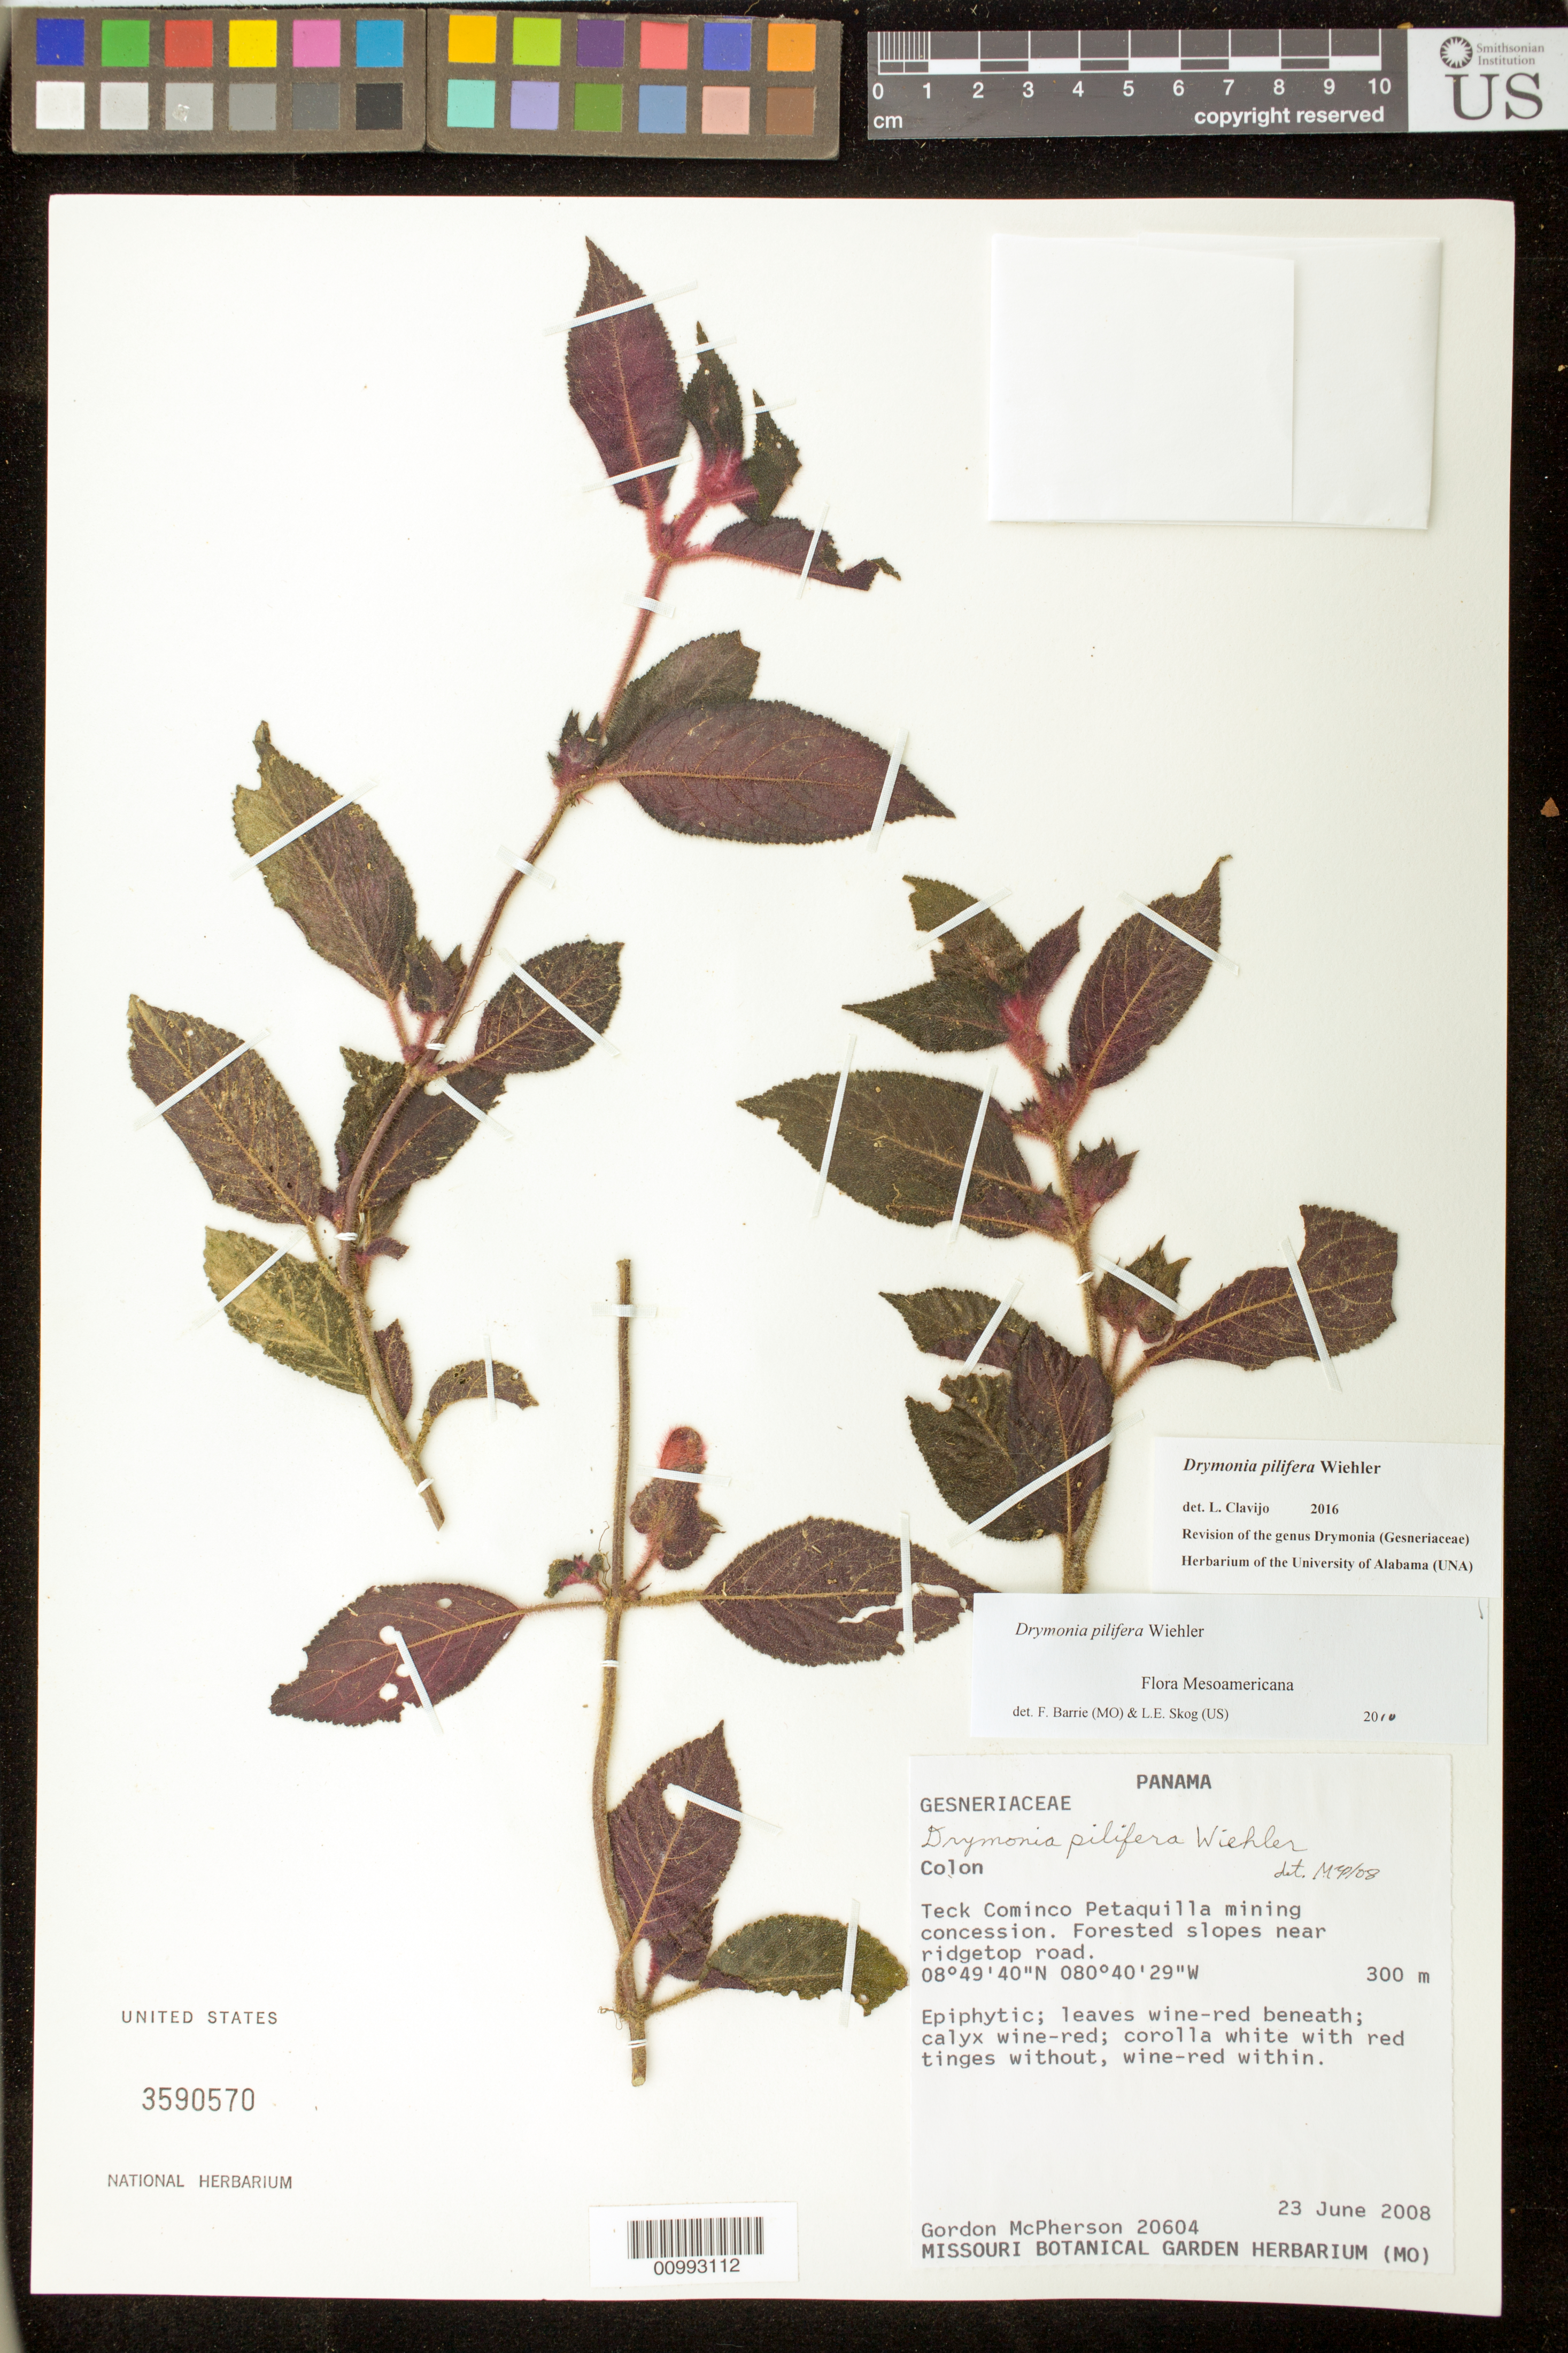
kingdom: Plantae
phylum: Tracheophyta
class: Magnoliopsida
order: Lamiales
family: Gesneriaceae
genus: Drymonia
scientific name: Drymonia pilifera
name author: Wiehler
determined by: Barrie, F. R.; Skog, Laurence E.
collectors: G. D. McPherson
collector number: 20604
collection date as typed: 23 Jun 2008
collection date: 2008-06-23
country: Panama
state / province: Colón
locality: Teck Cominco Petaquilla mining concession, forested slopes near ridgetop road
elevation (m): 300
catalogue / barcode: US 3590570